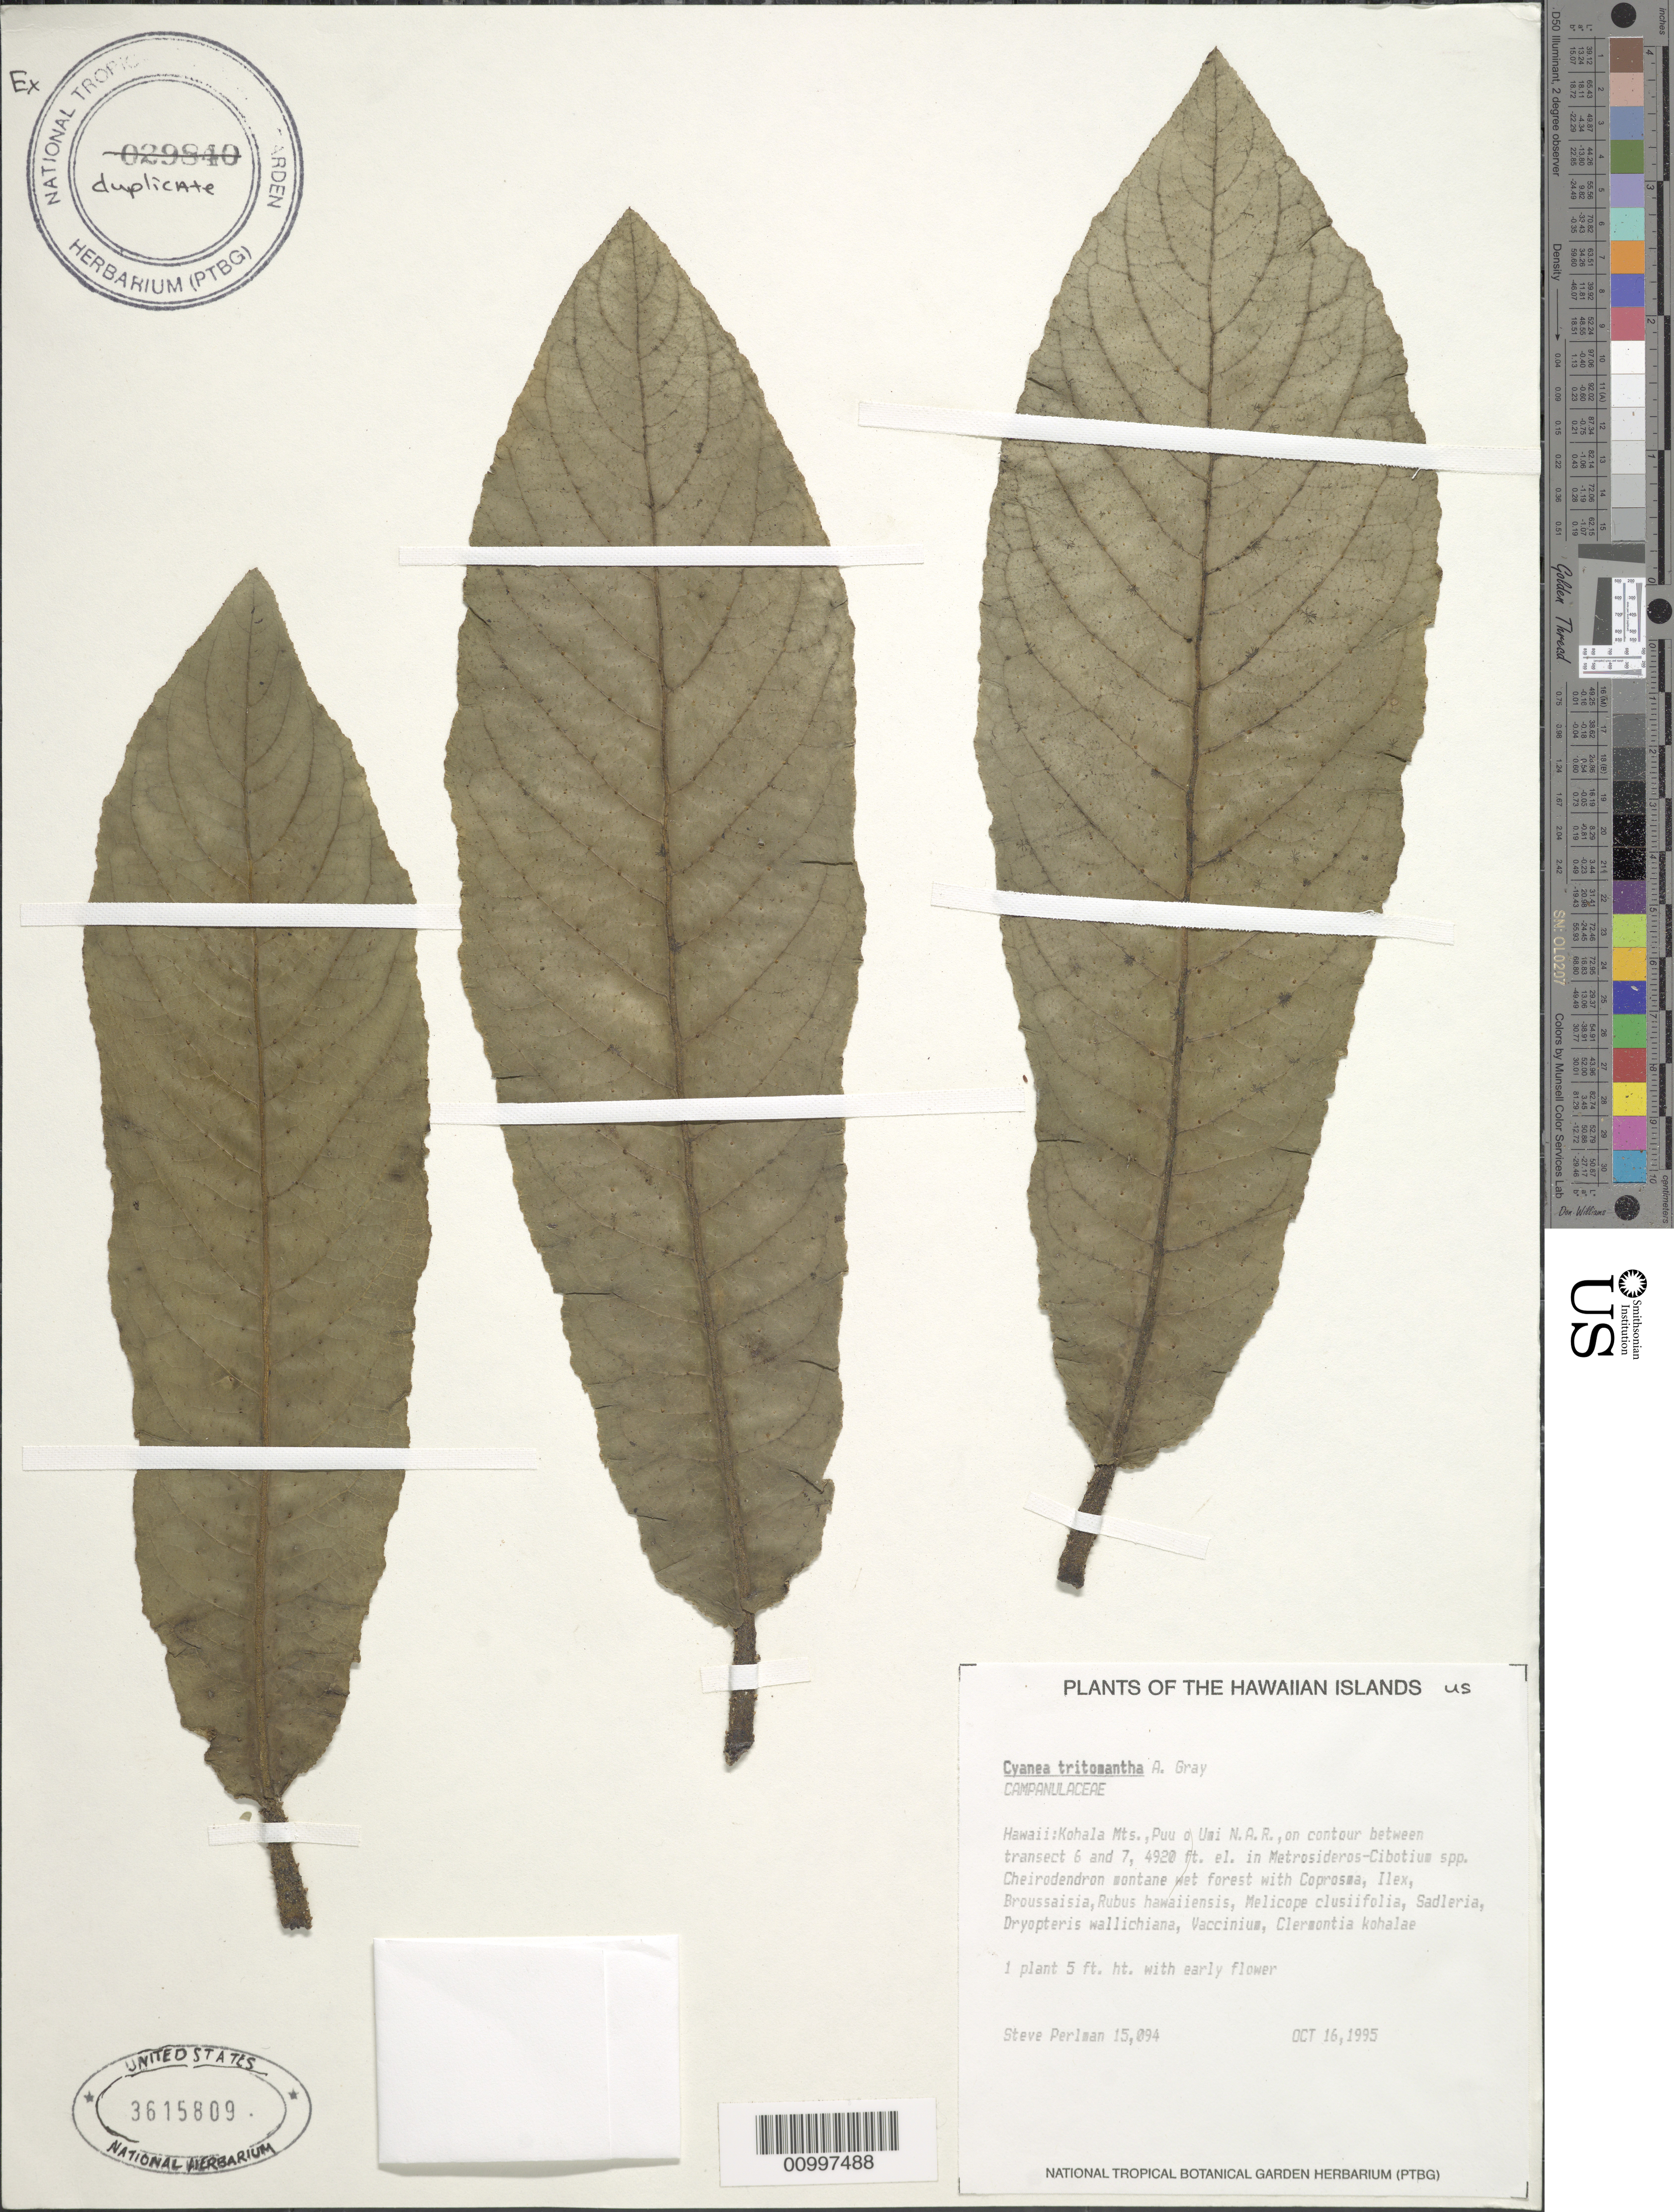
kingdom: Plantae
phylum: Tracheophyta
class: Magnoliopsida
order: Asterales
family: Campanulaceae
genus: Cyanea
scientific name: Cyanea tritomantha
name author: A. Gray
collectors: S. P. Perlman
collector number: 15094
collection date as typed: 16 Oct 1995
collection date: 1995-10-16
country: United States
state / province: Hawaii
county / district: Hawaii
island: Hawaii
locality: Kohala Mts., Puu o Umi N.A.R., on contour between transect 6 and 7.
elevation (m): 1500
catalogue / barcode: US 3615809